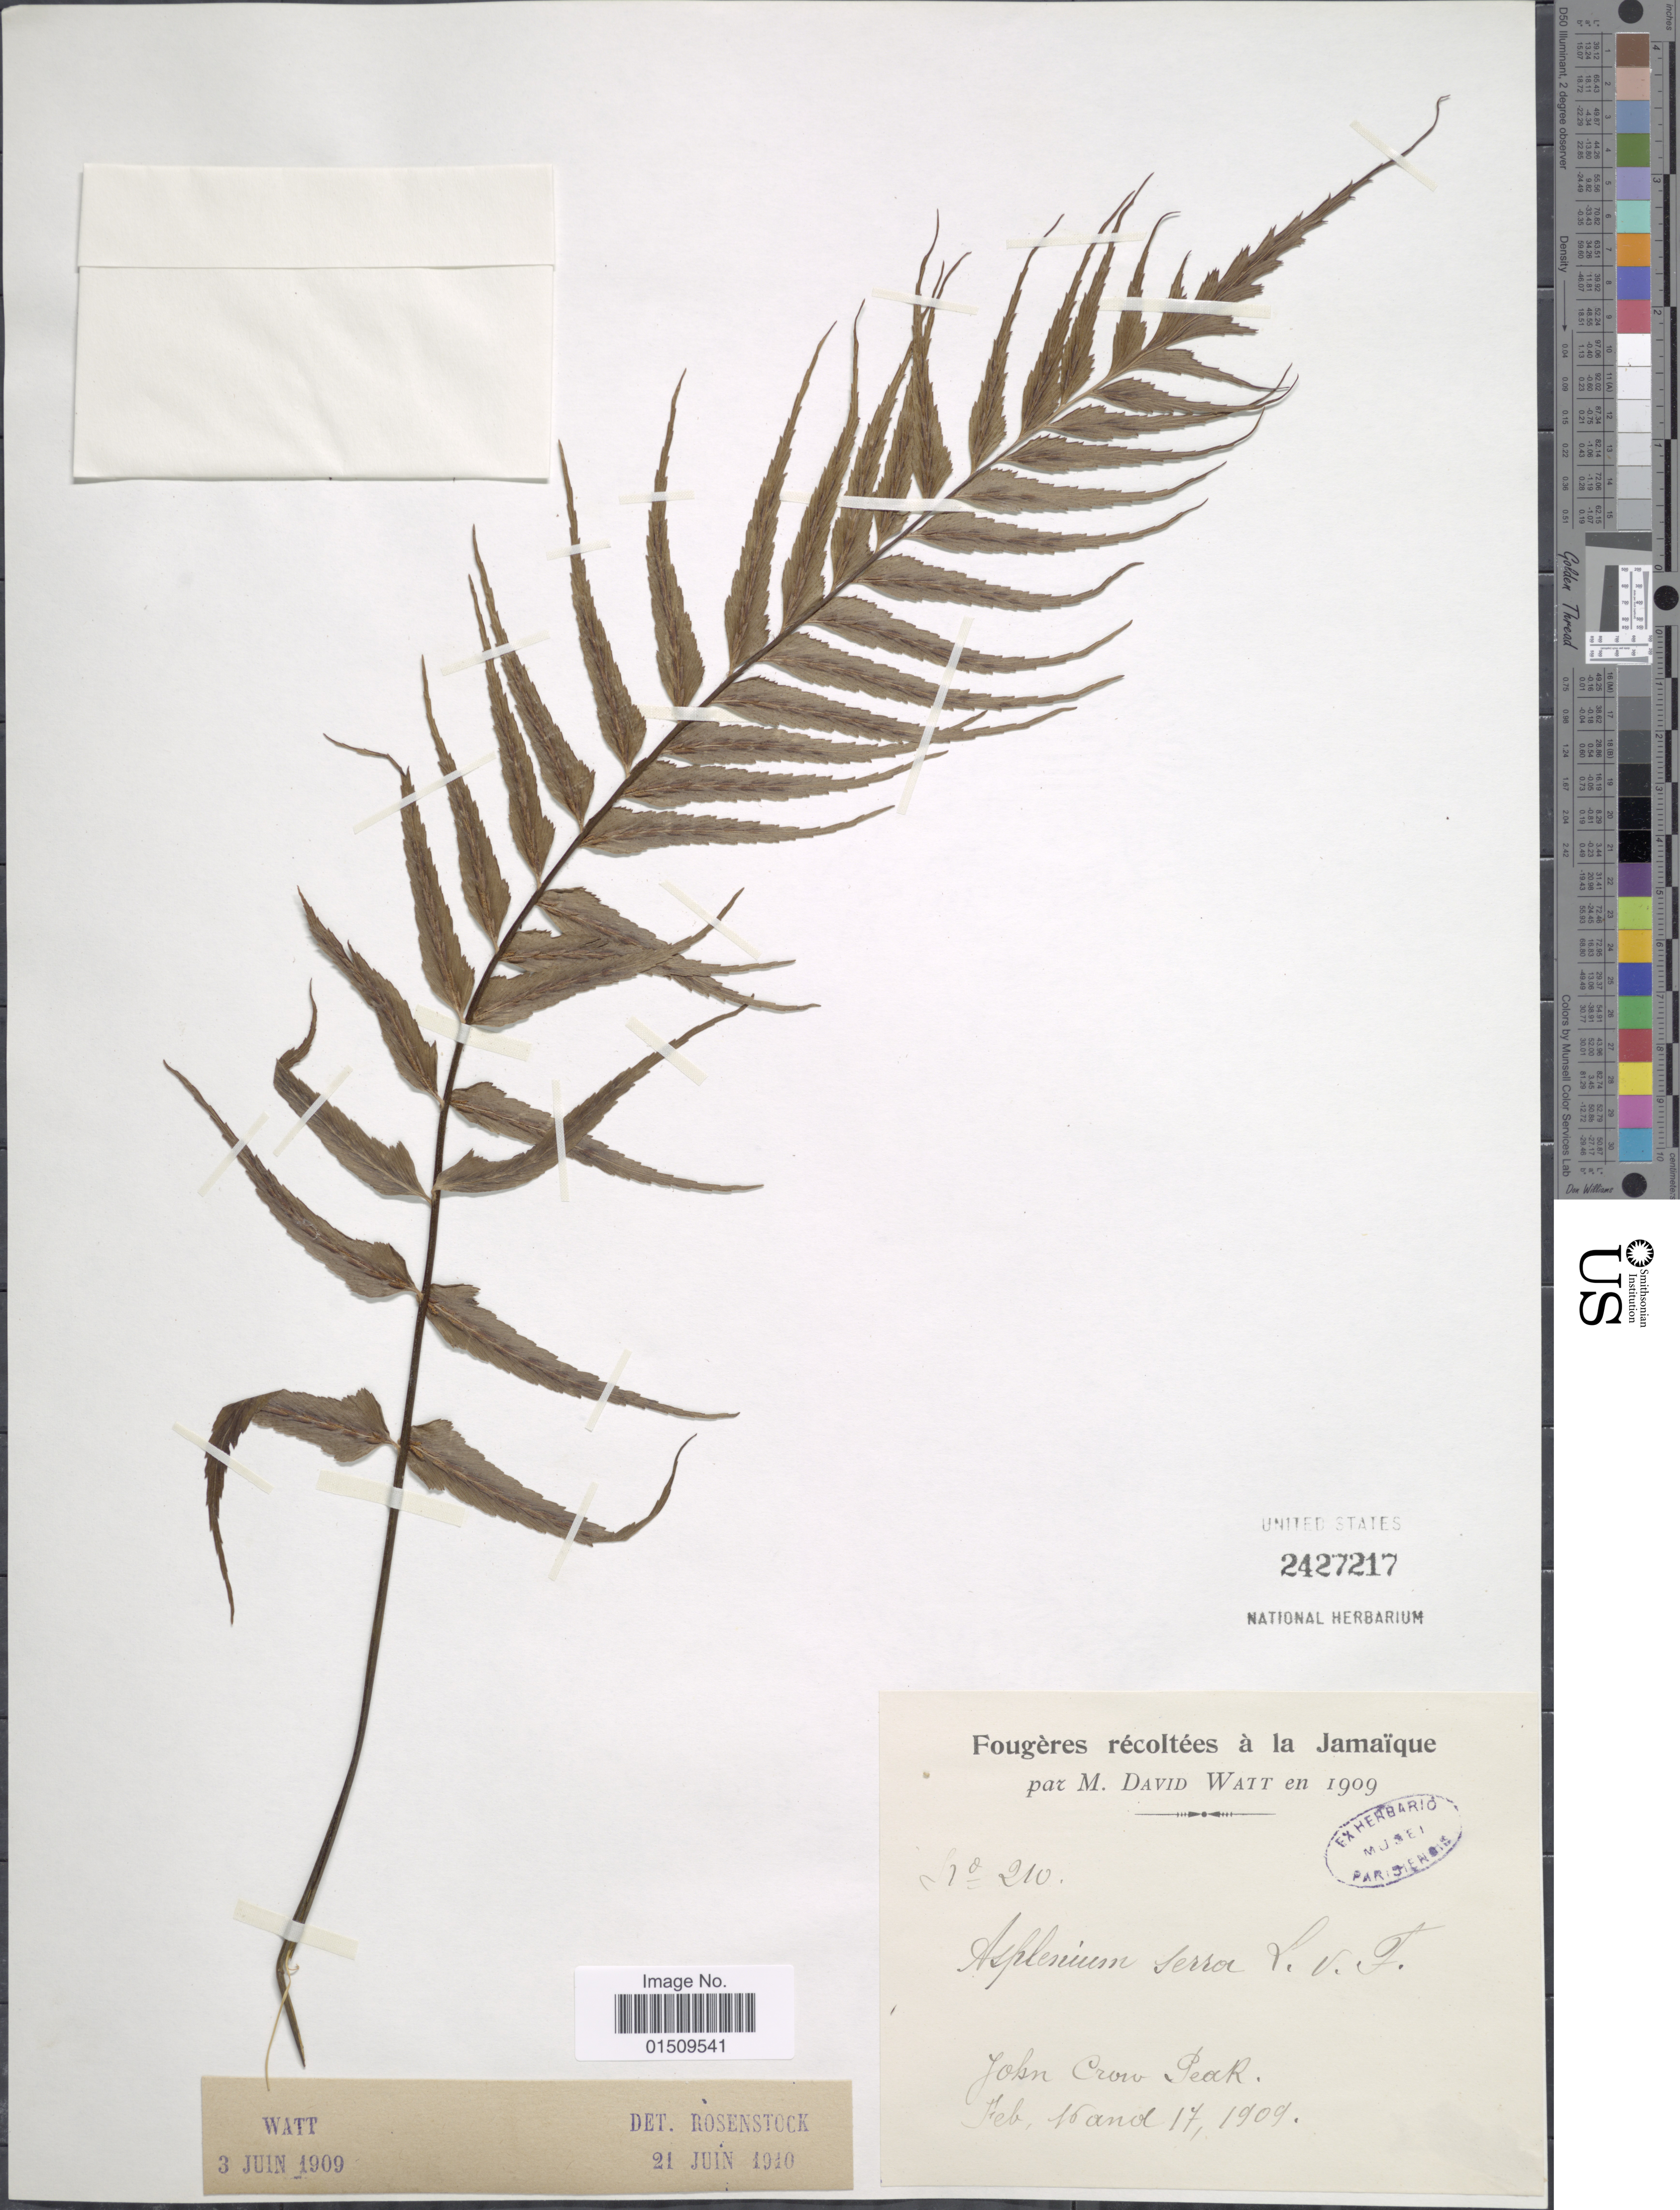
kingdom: Plantae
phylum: Tracheophyta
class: Polypodiopsida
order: Polypodiales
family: Aspleniaceae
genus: Asplenium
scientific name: Asplenium serra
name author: Langsd. & Fisch.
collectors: D. A. P. Watt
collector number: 210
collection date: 1909-02-16/1909-02-17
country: Jamaica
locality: Jamaique, John Crow Peak.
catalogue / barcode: US 2427217